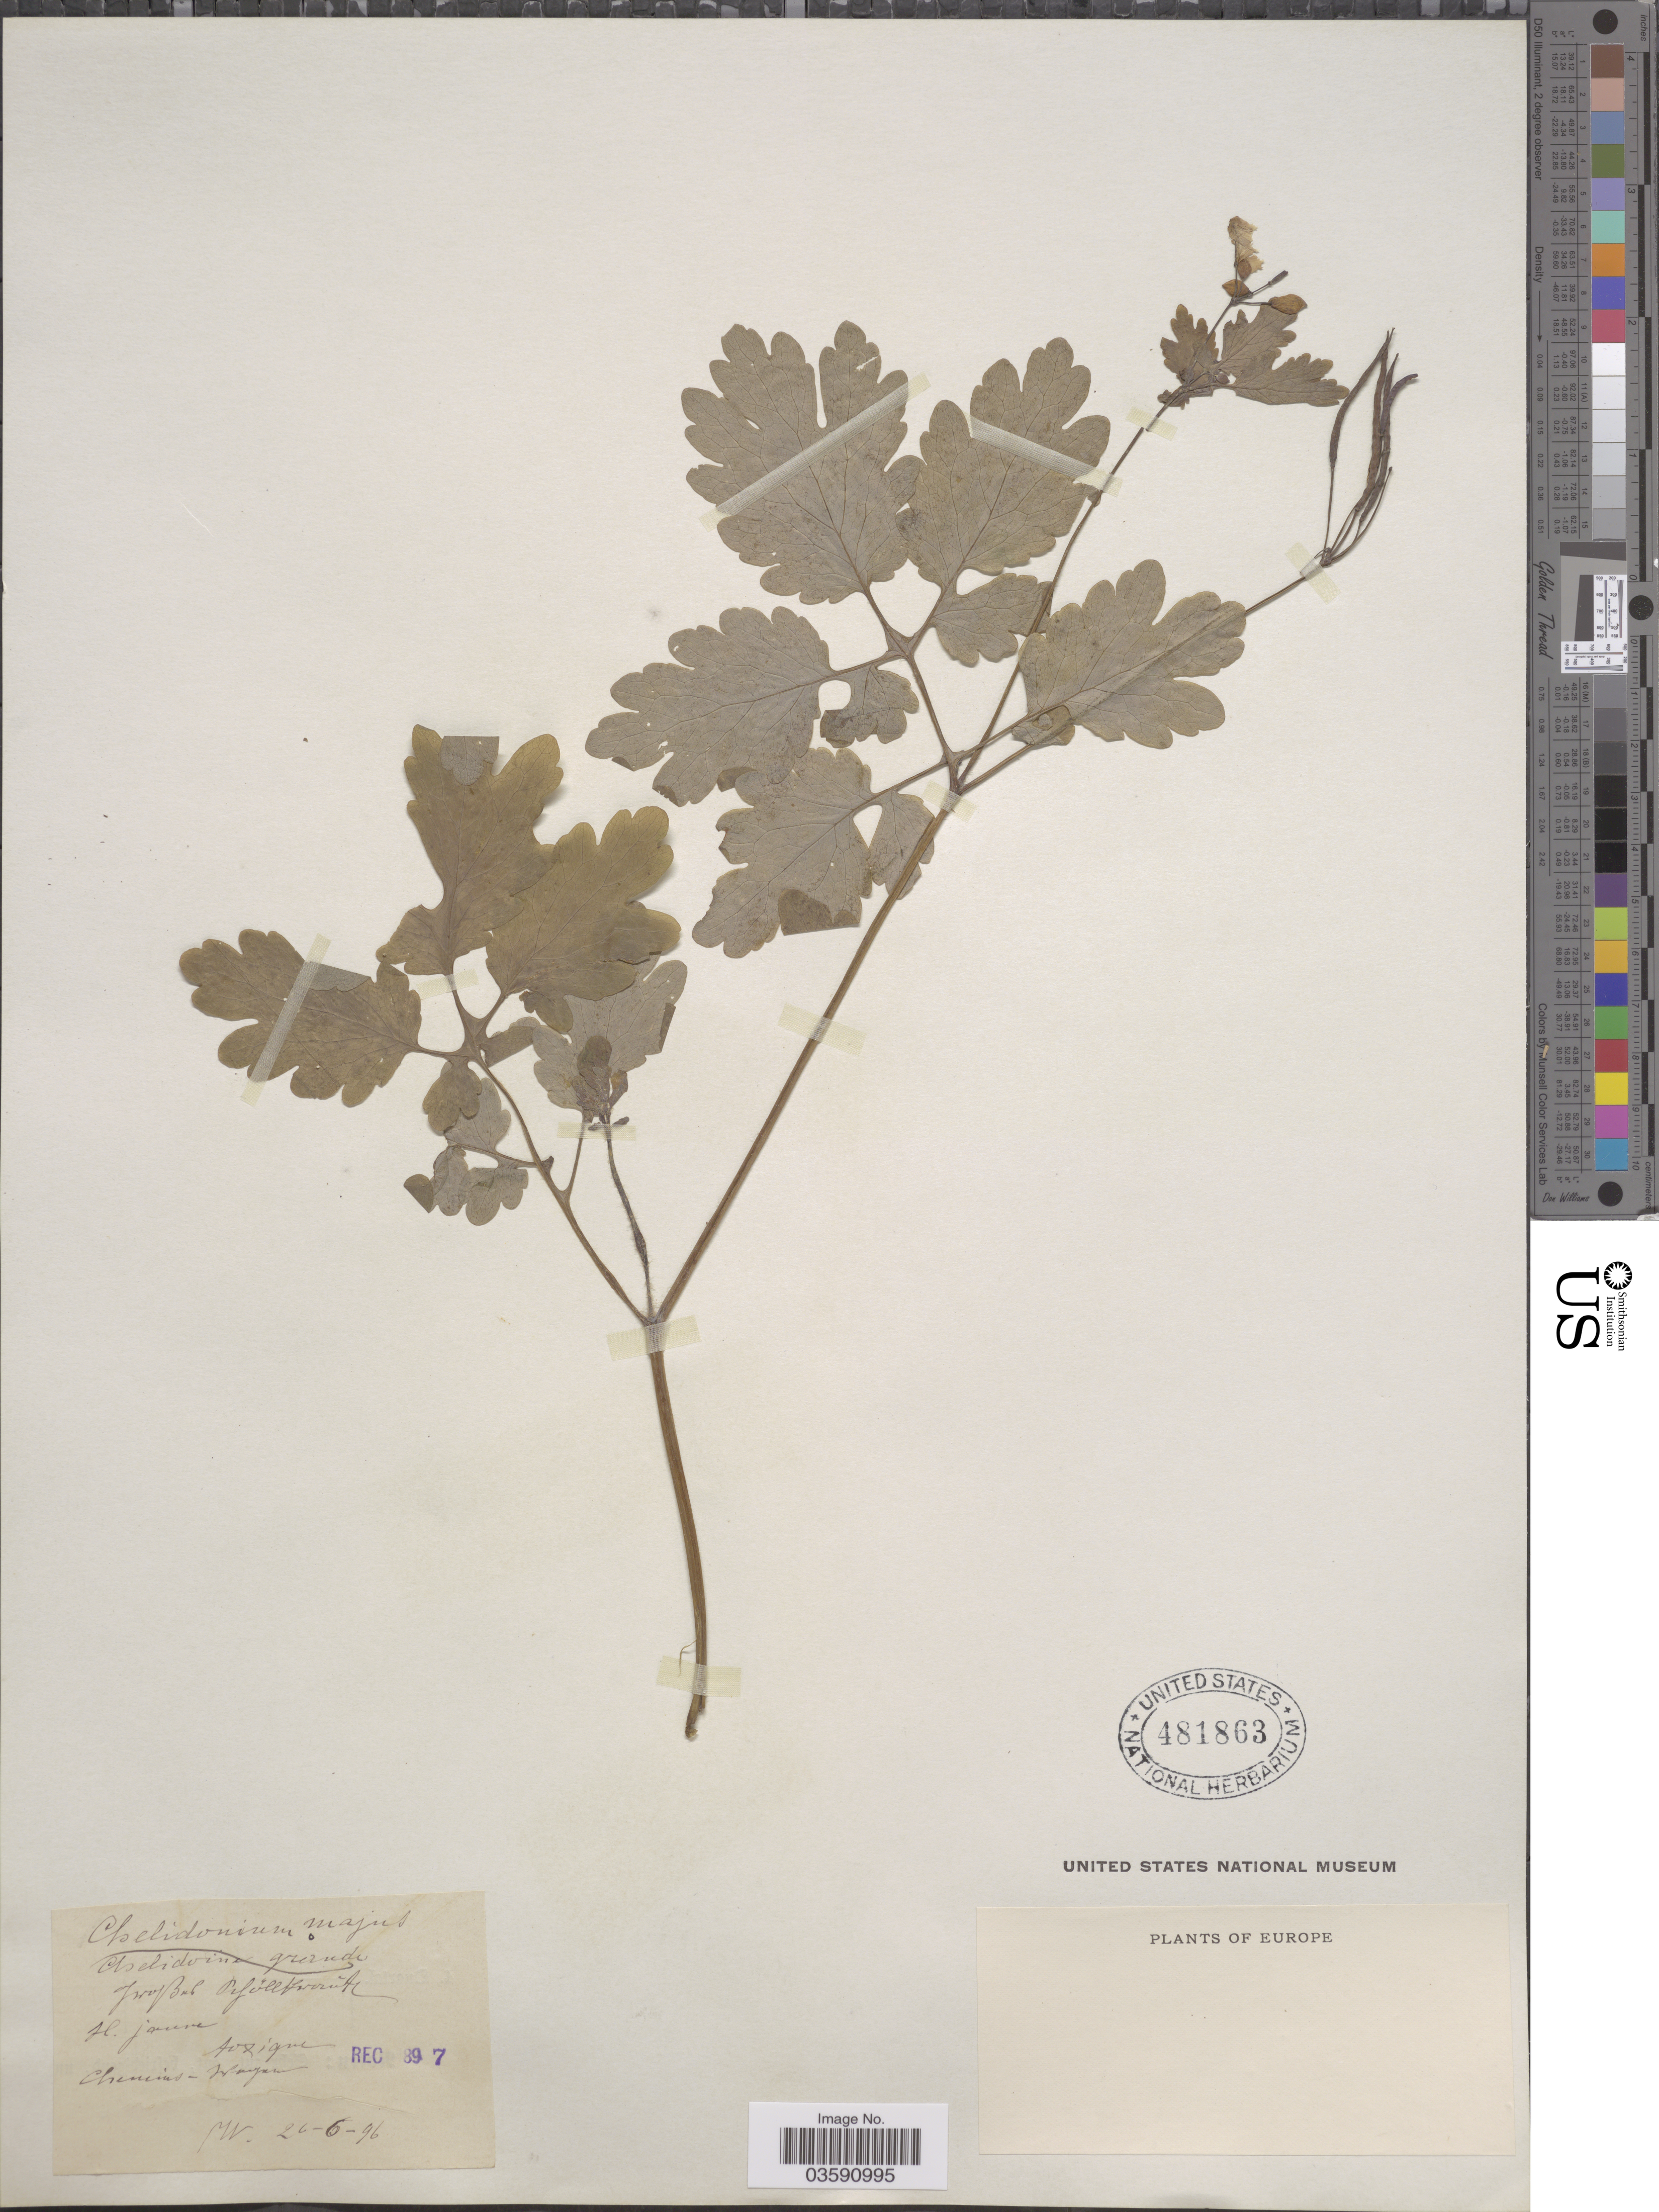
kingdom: Plantae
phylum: Tracheophyta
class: Magnoliopsida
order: Ranunculales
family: Papaveraceae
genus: Chelidonium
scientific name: Chelidonium majus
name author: L.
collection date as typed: Transcribed d/m/y: 26/6/96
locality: Europe. [illegible text]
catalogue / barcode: US 481863